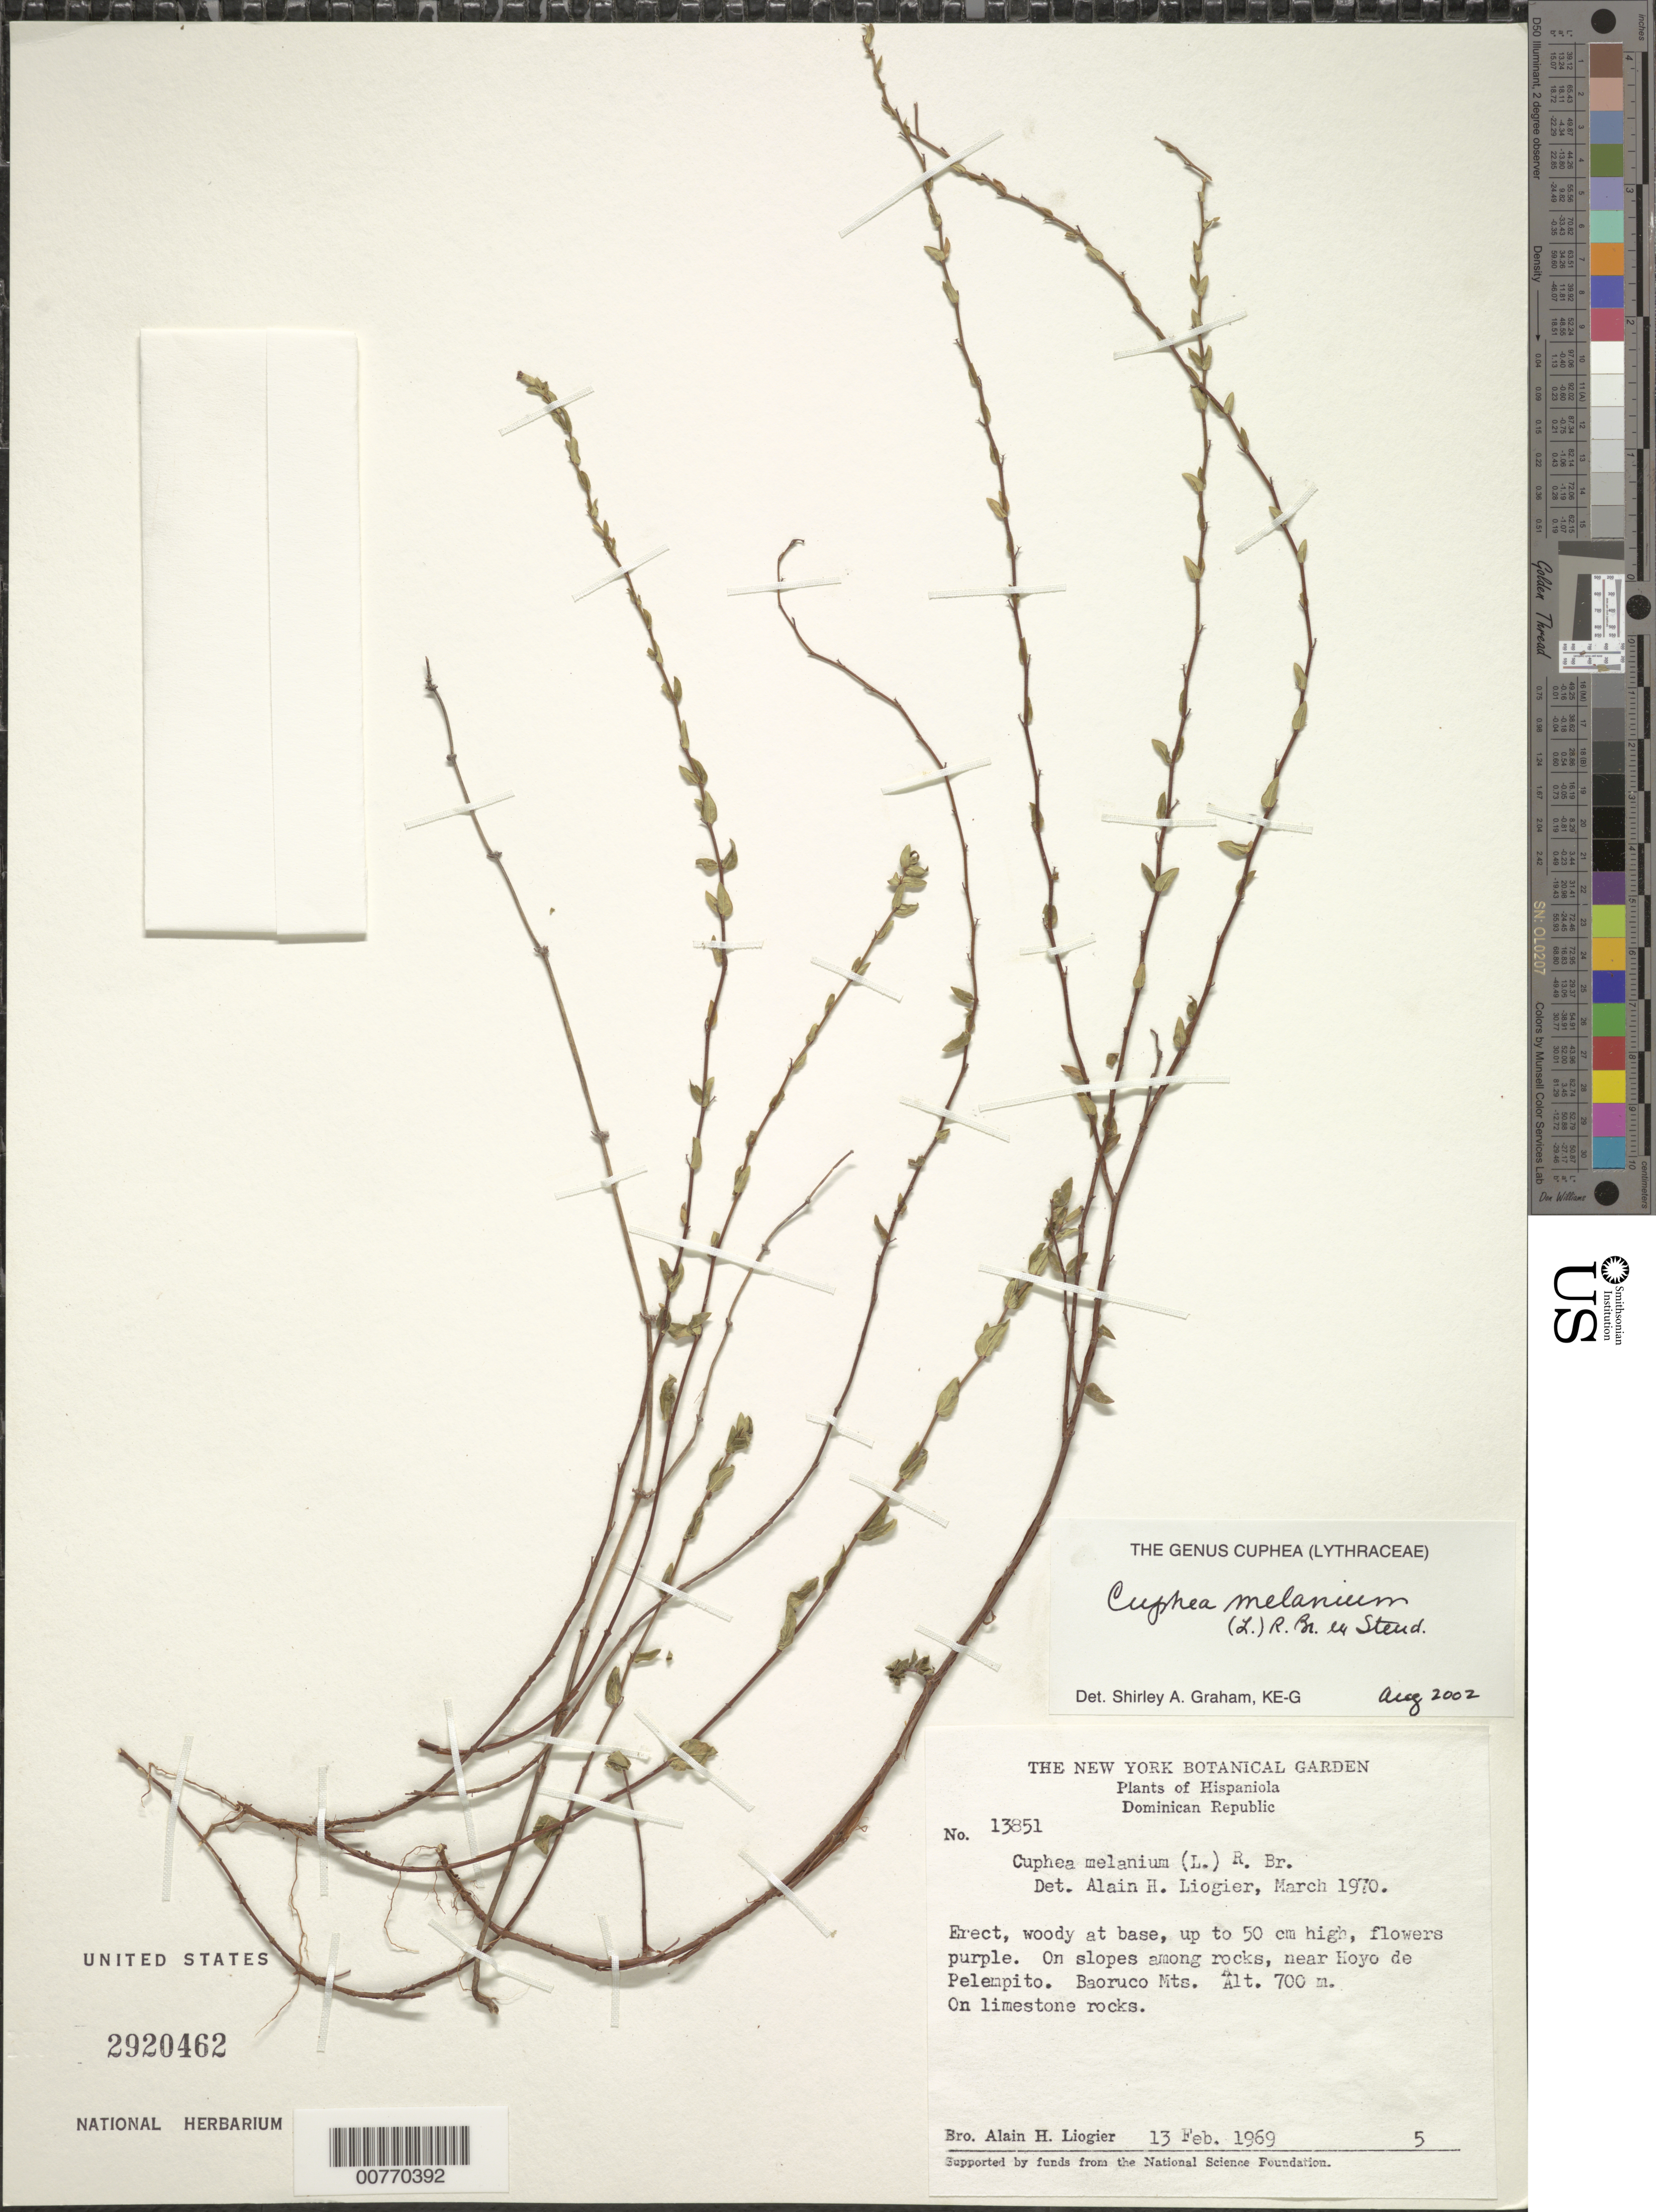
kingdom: Plantae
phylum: Tracheophyta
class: Magnoliopsida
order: Myrtales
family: Lythraceae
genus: Cuphea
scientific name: Cuphea melanium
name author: (L.) Cramer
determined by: Graham, Shirley Ann Tousch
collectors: A. H. Liogier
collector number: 13851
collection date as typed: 13 Feb 1969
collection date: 1969-02-13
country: Dominican Republic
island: Hispaniola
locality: Near Hoyo de Pelempito, Baoruco Mts.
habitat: On slopes among rocks; limestone rocks.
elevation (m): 700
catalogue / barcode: US 2920462